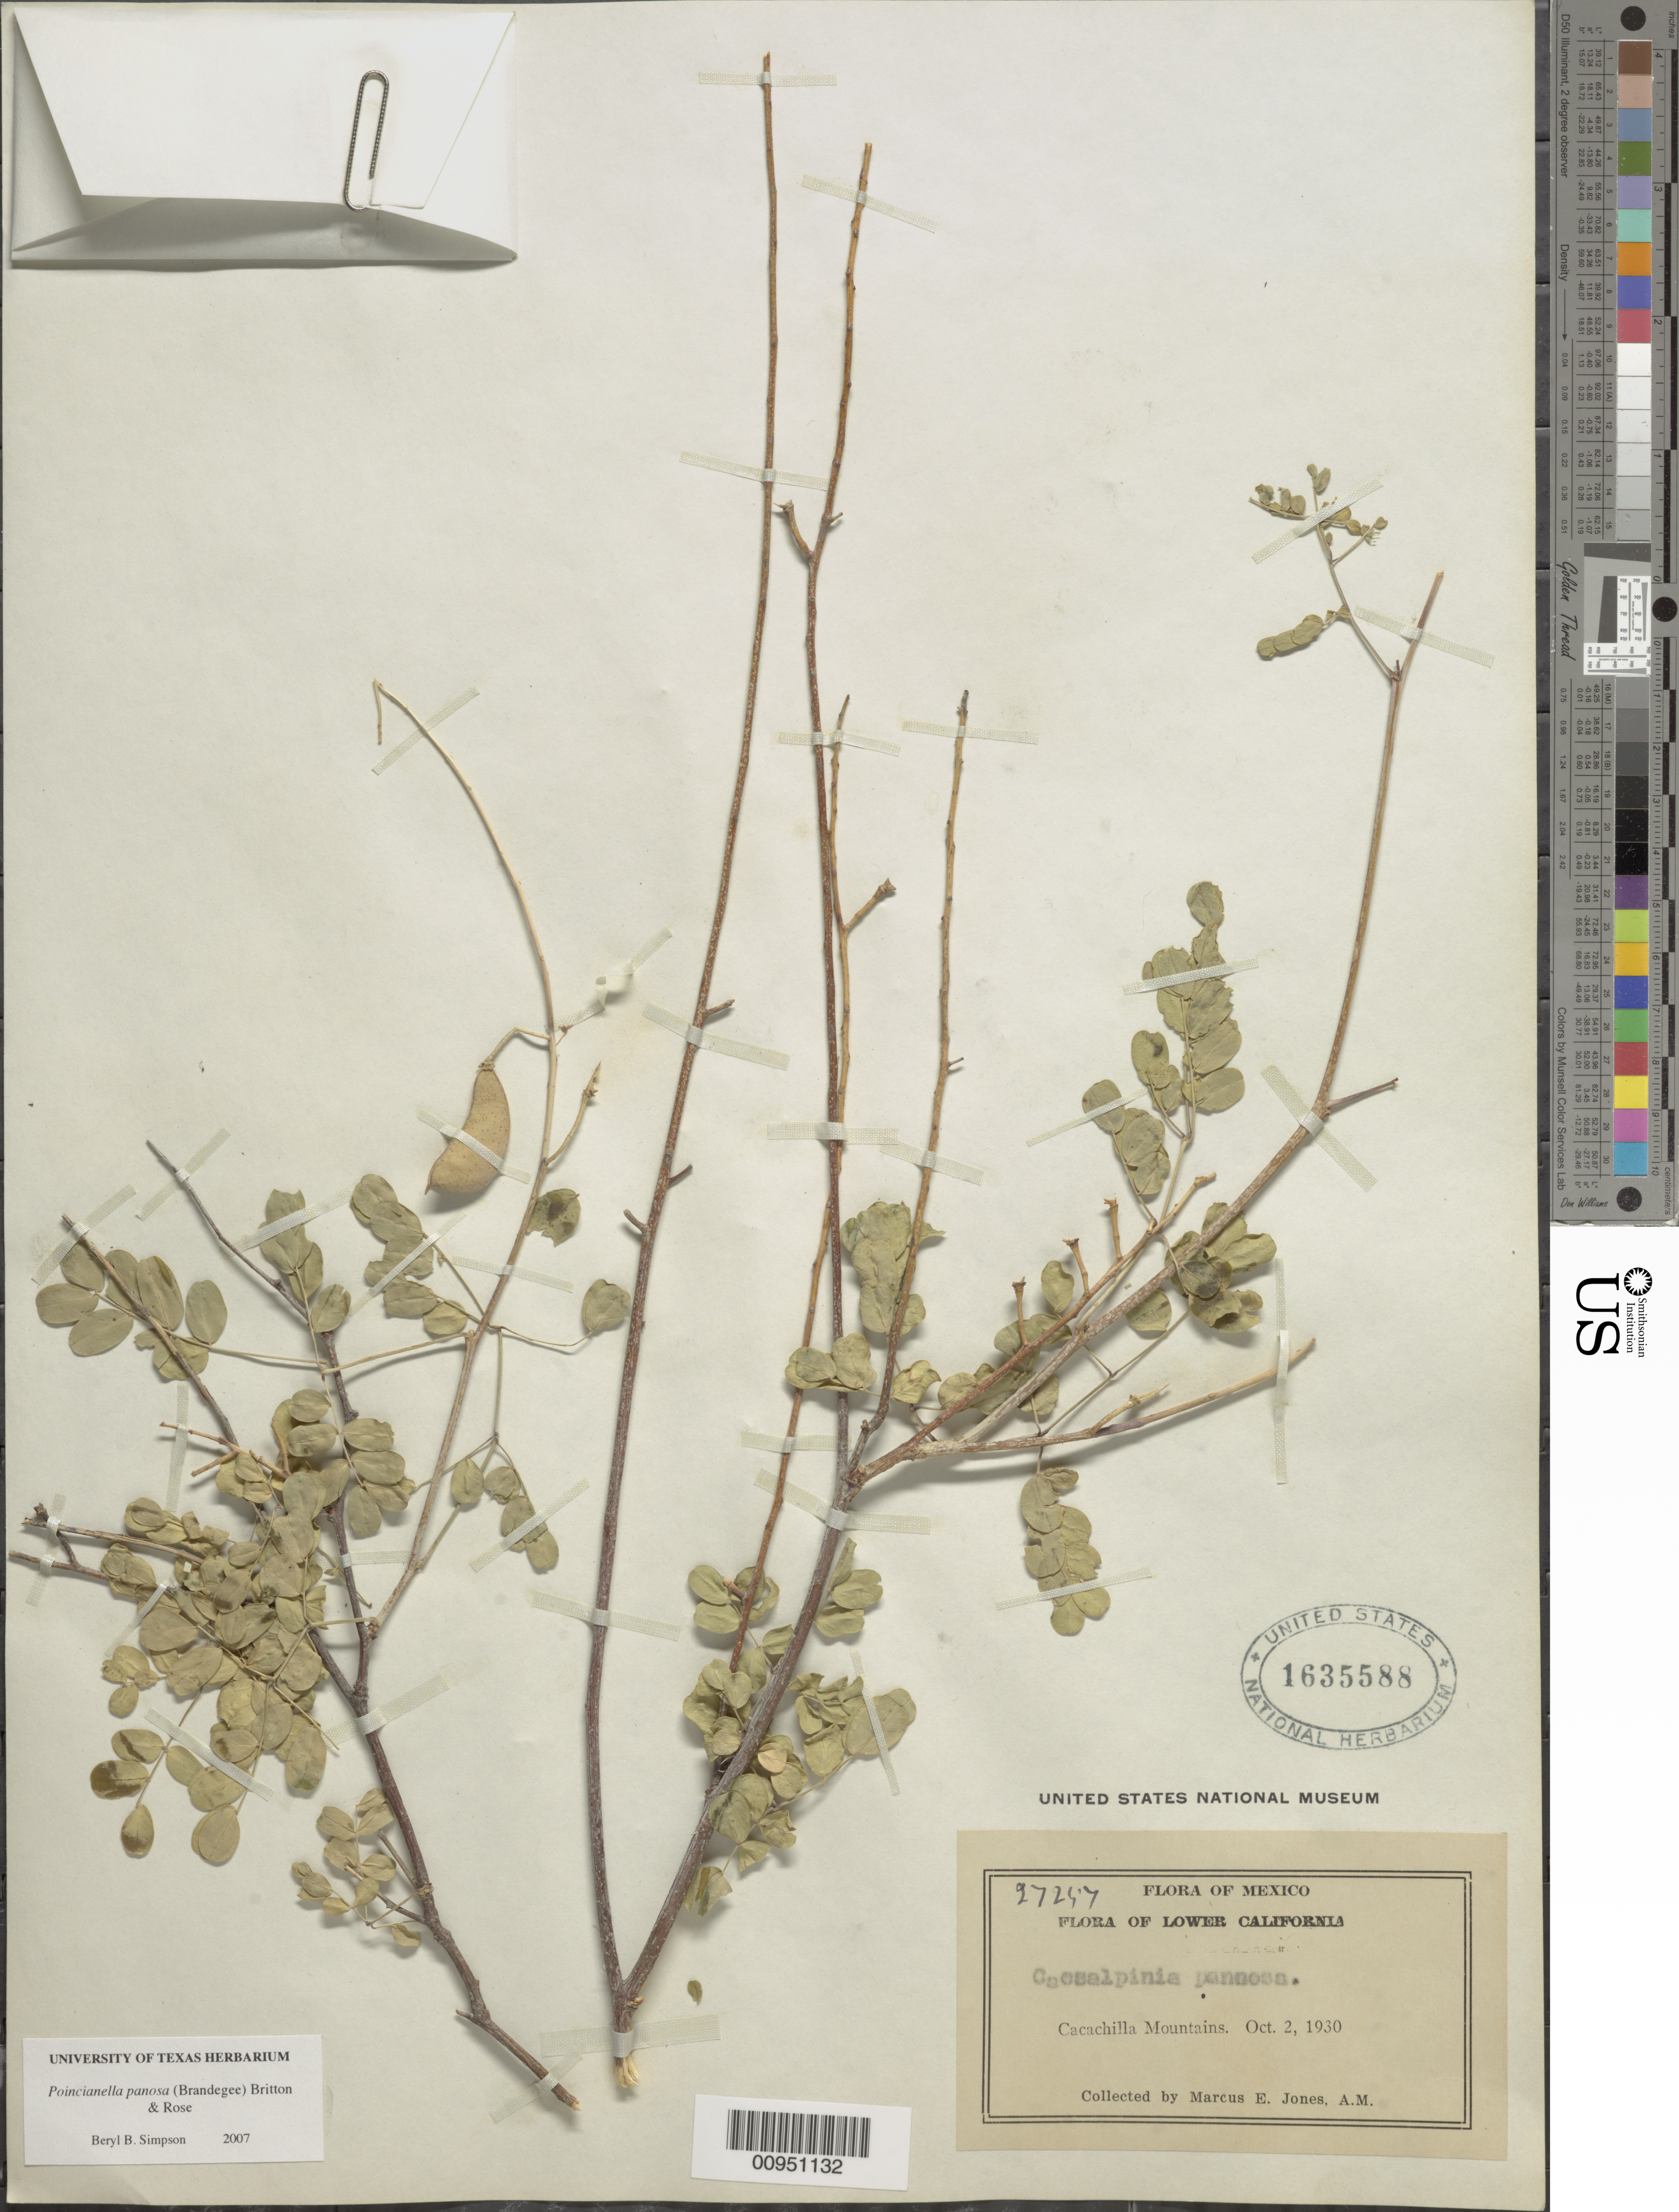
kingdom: Plantae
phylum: Tracheophyta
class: Magnoliopsida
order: Fabales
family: Fabaceae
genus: Erythrostemon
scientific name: Erythrostemon pannosus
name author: (K. Brandegee) Gagnon & G.P. Lewis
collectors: M. E. Jones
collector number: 27297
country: Mexico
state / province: Baja California Sur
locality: Cacchilla Mountains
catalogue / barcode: US 1635588